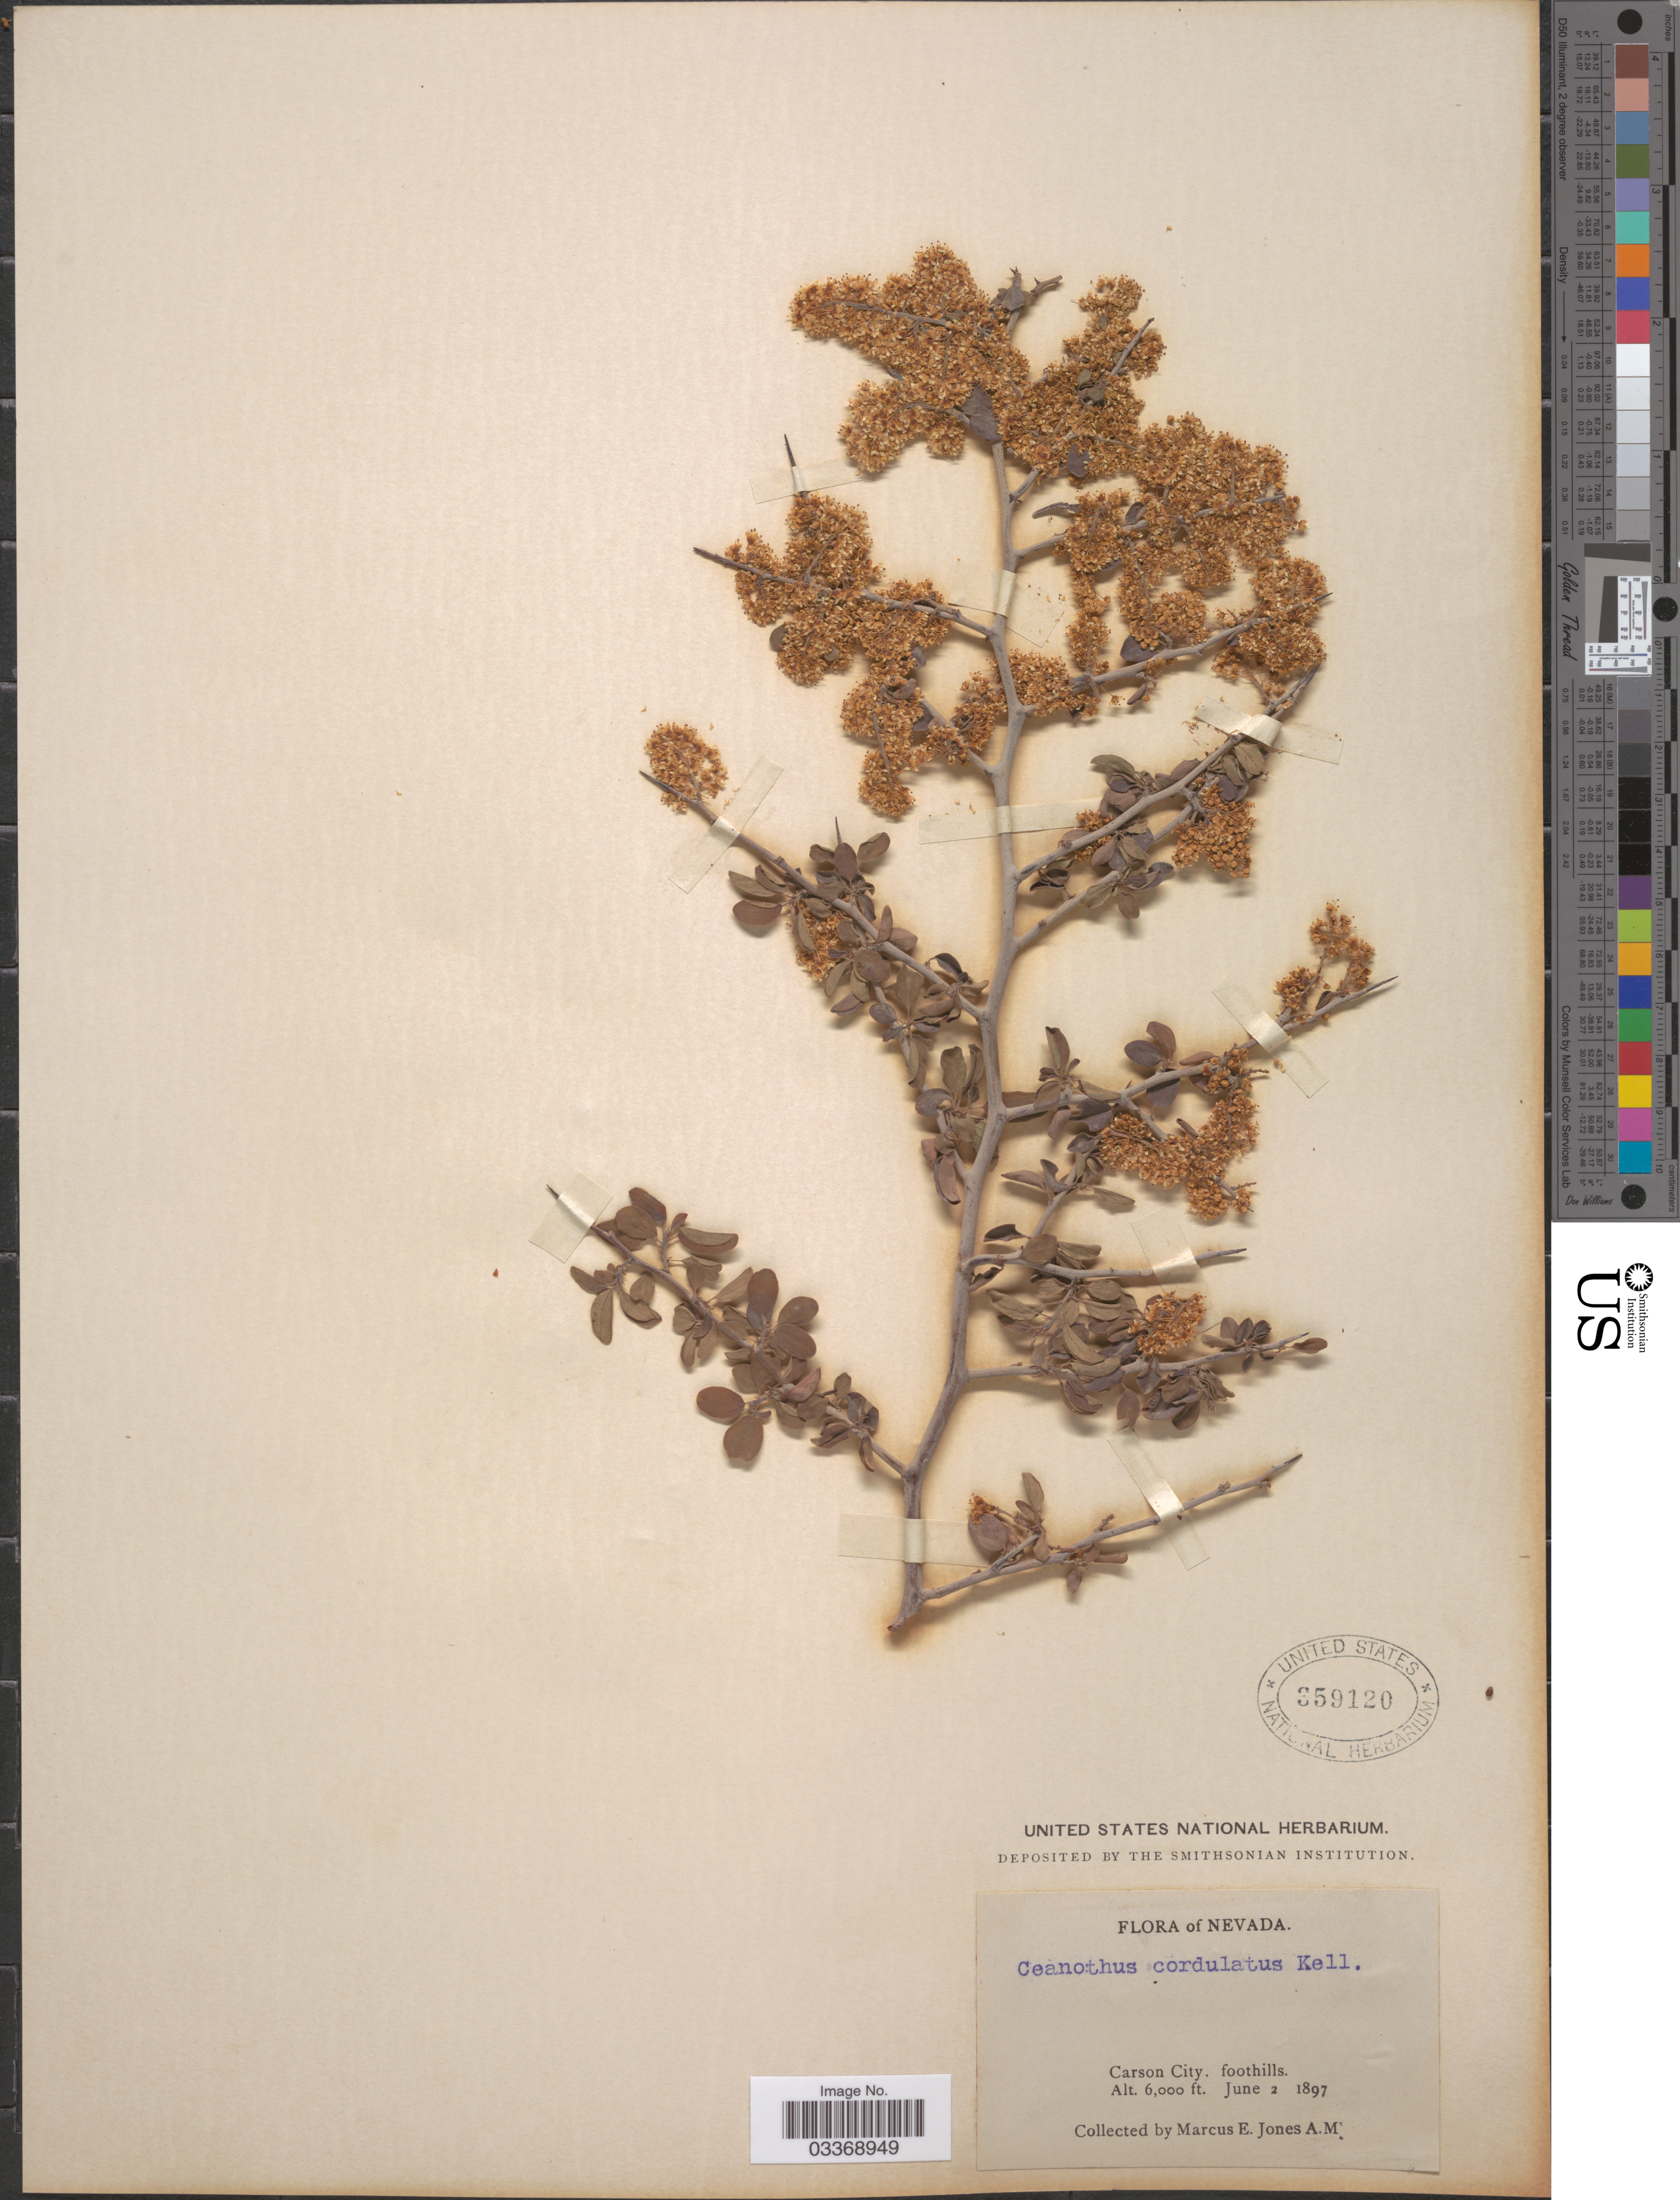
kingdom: Plantae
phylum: Tracheophyta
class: Magnoliopsida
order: Rosales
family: Rhamnaceae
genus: Ceanothus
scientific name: Ceanothus cordulatus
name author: Kellogg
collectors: M. E. Jones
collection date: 1897-06-02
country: United States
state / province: Nevada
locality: Carson City.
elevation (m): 1829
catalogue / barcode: US 359120